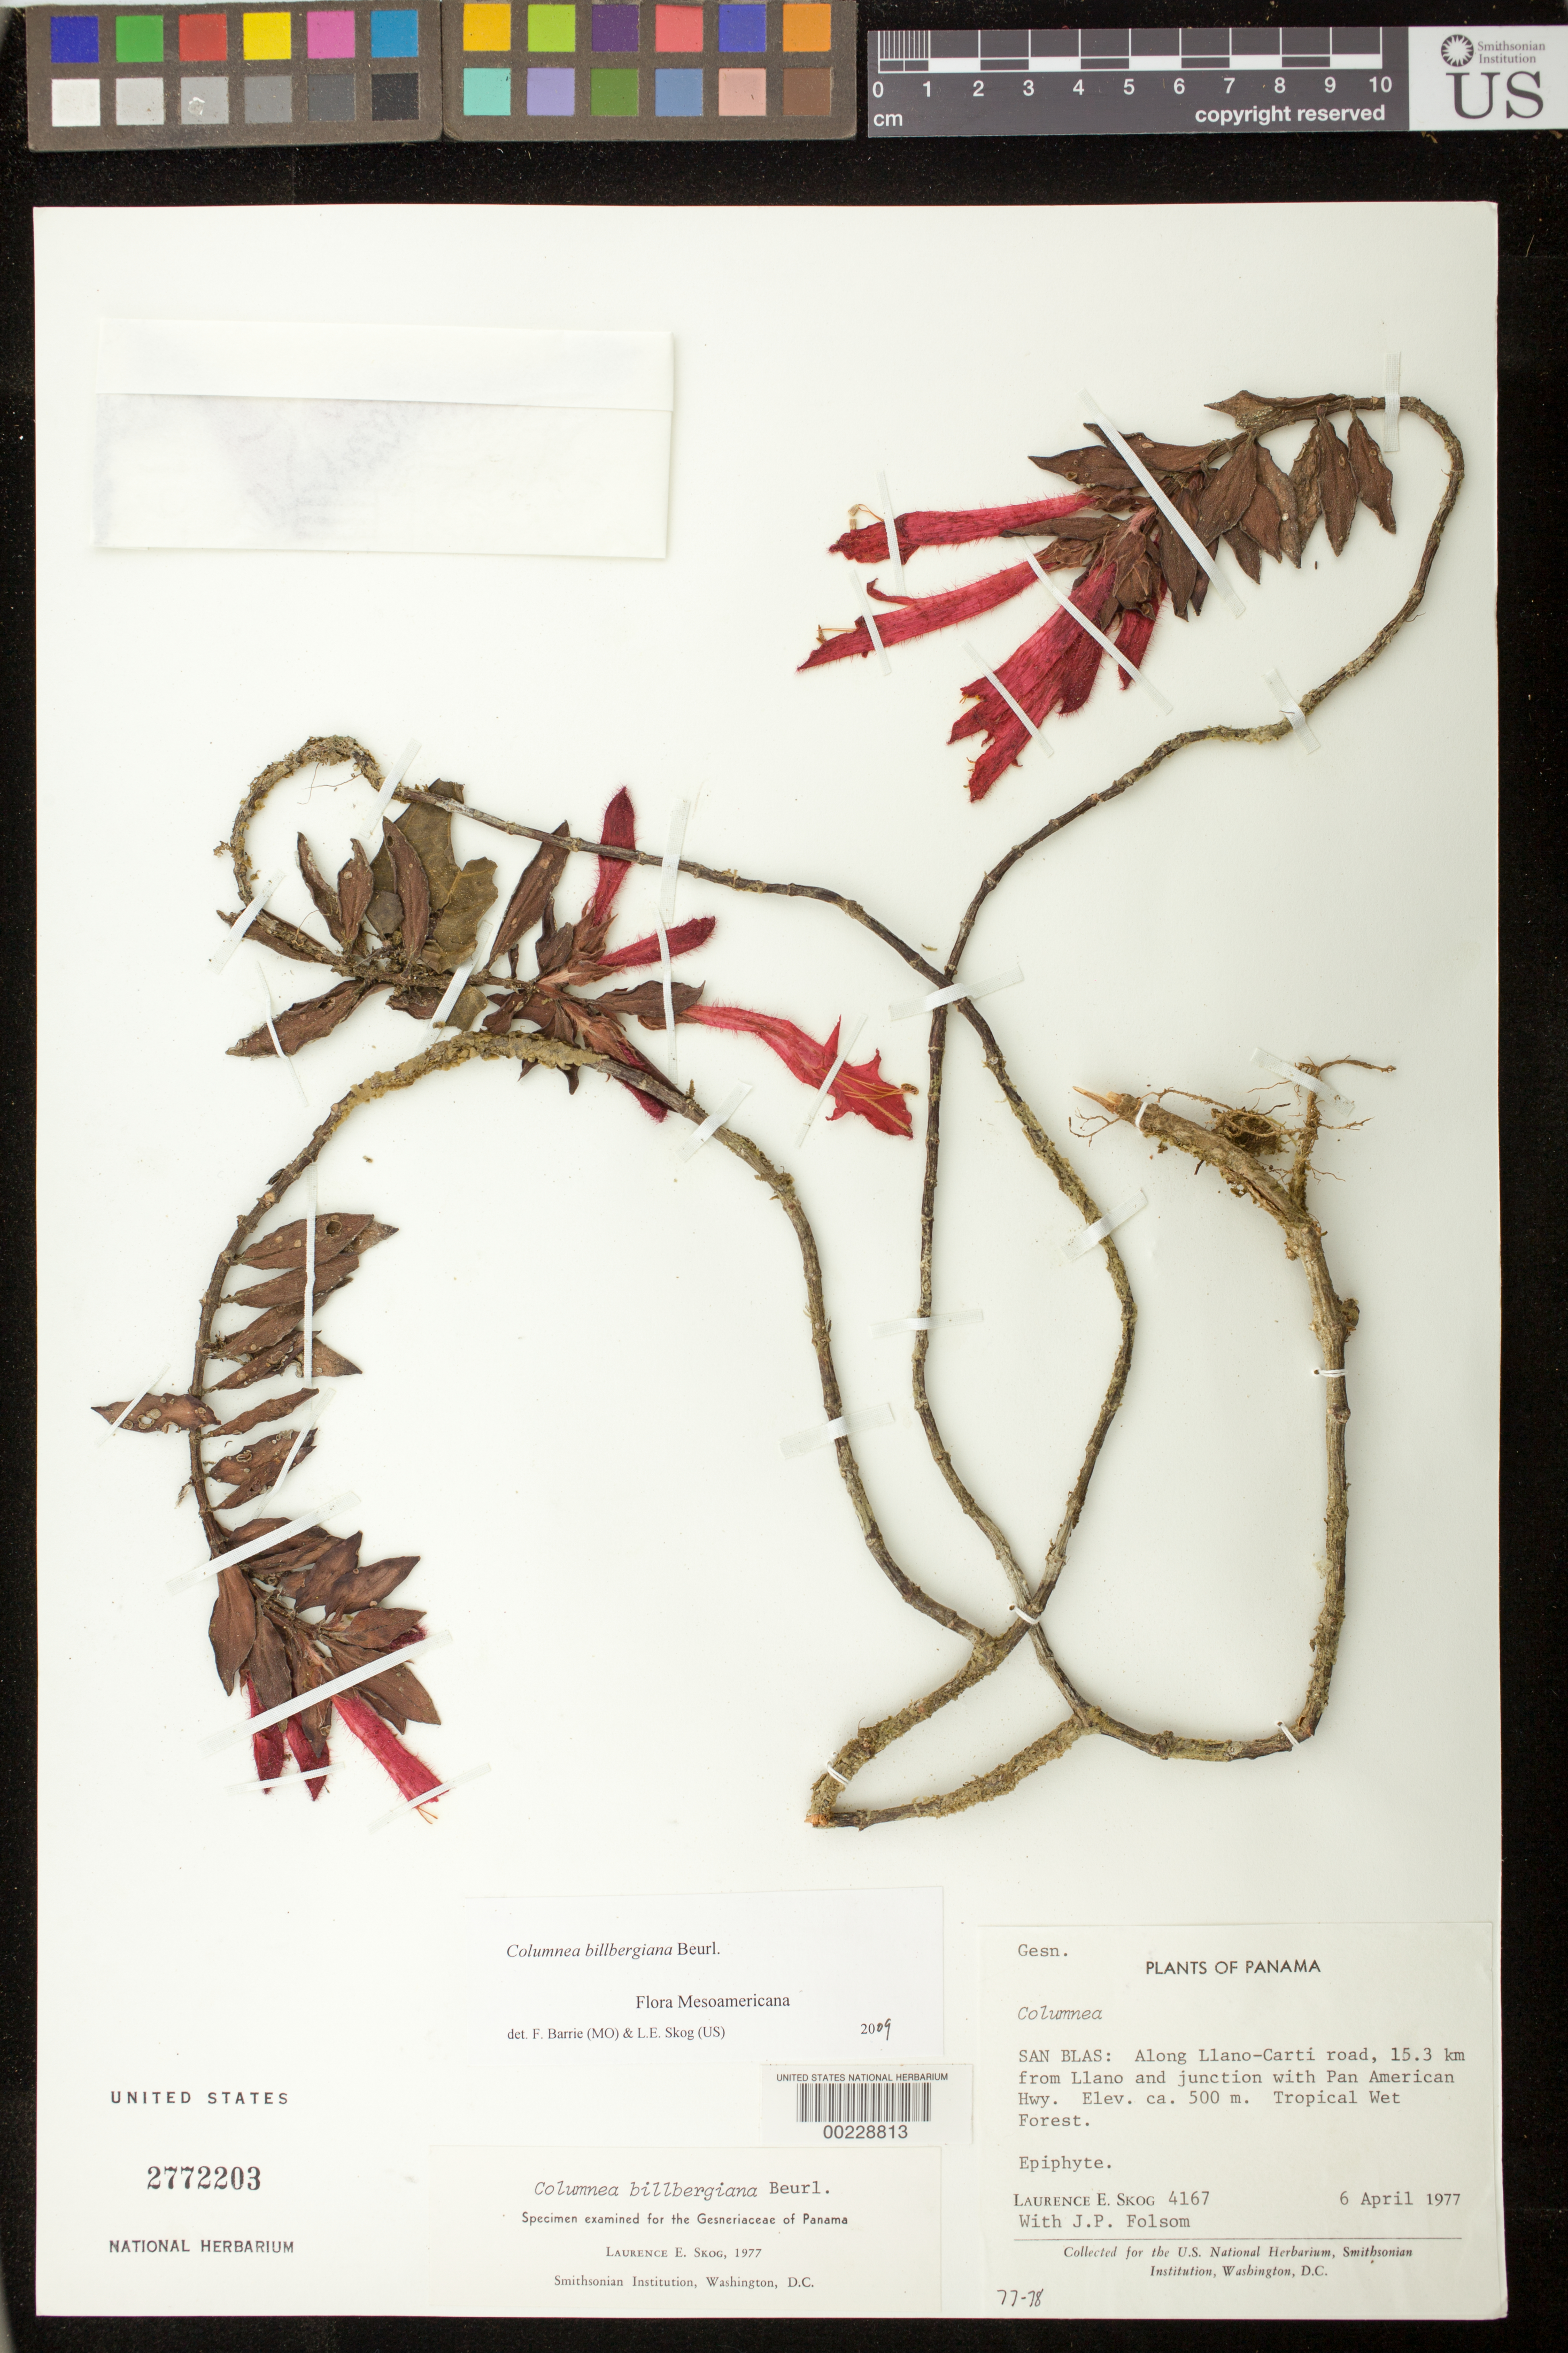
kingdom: Plantae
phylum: Tracheophyta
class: Magnoliopsida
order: Lamiales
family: Gesneriaceae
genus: Columnea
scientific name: Columnea billbergiana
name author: Beurl.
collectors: L. E. Skog & J. P. Folsom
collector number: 4167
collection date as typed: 06 Apr 1977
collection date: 1977-04-06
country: Panama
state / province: Kuna Yala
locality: Along Llano-Carti road, 15.3 km Llano and junction with Pan American hwy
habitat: Tropical wet forest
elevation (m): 500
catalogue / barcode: US 2772203